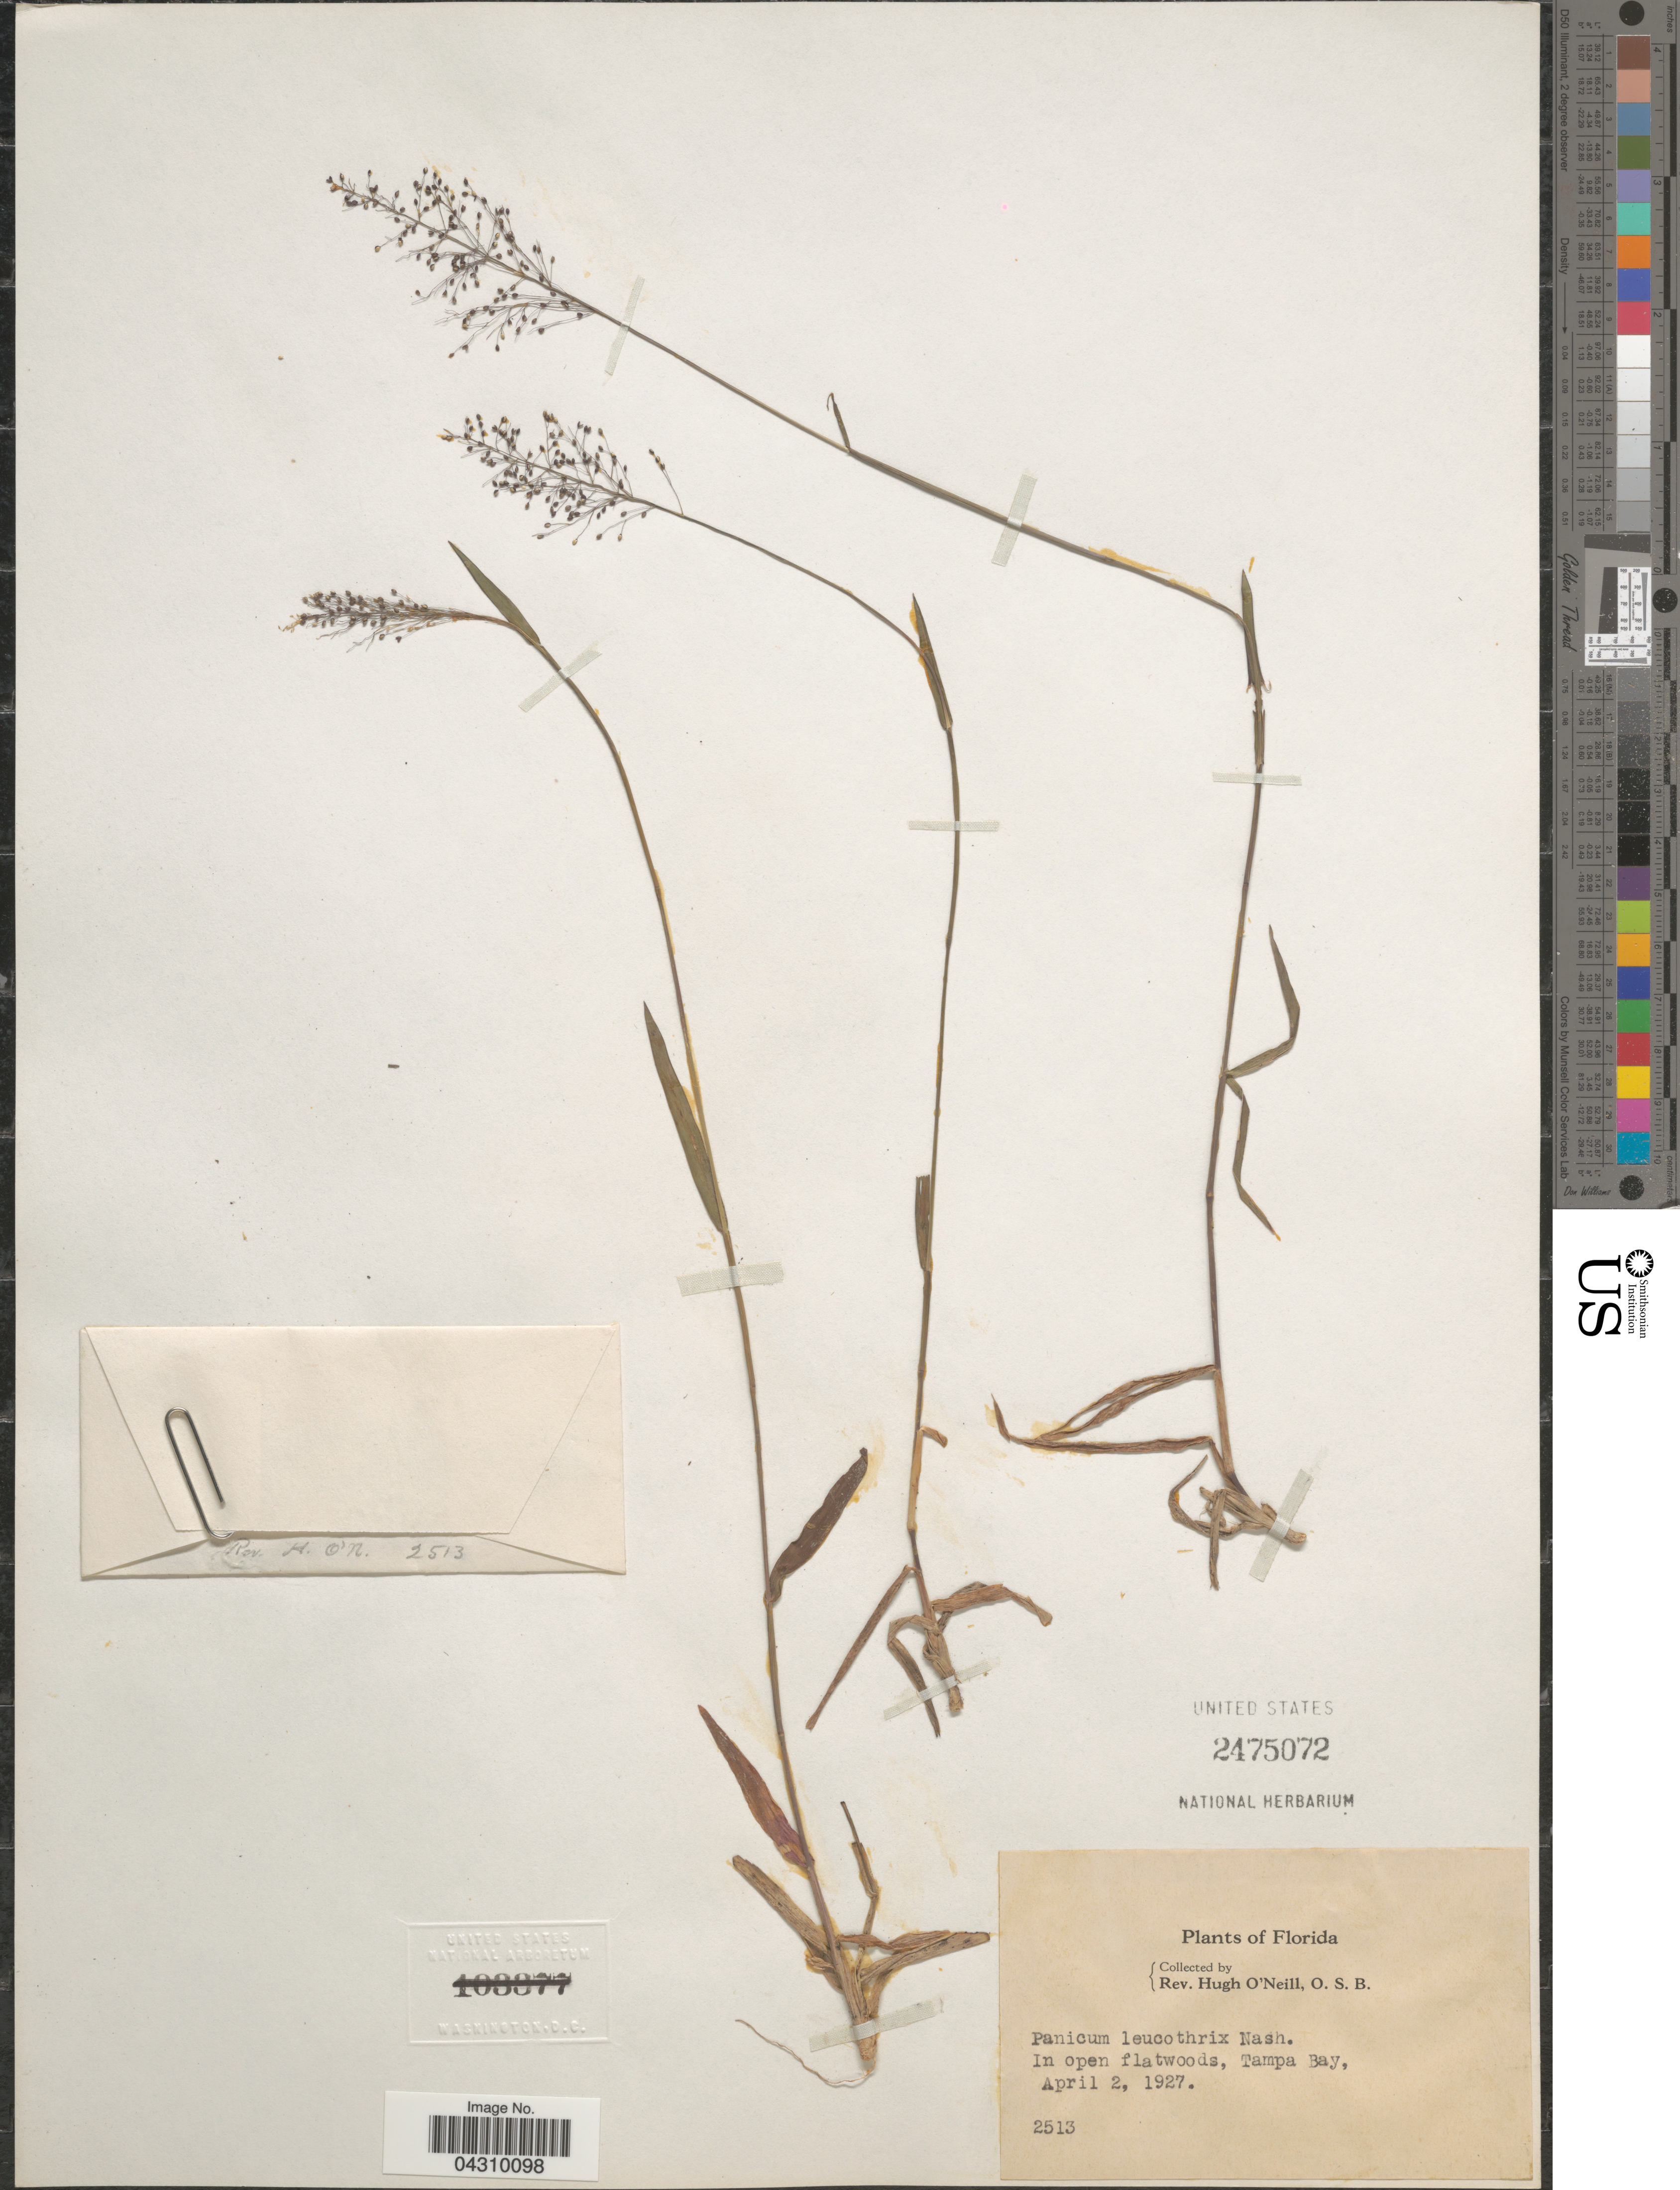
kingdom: Plantae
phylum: Tracheophyta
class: Liliopsida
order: Poales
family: Poaceae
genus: Dichanthelium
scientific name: Dichanthelium acuminatum var. acuminatum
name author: (Sw.) Gould & C.A. Clark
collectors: H. O'Neill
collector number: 2513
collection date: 1927-04-02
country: United States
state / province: Florida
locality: In open flatwoods, Tampa Bay.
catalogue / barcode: US 2475072